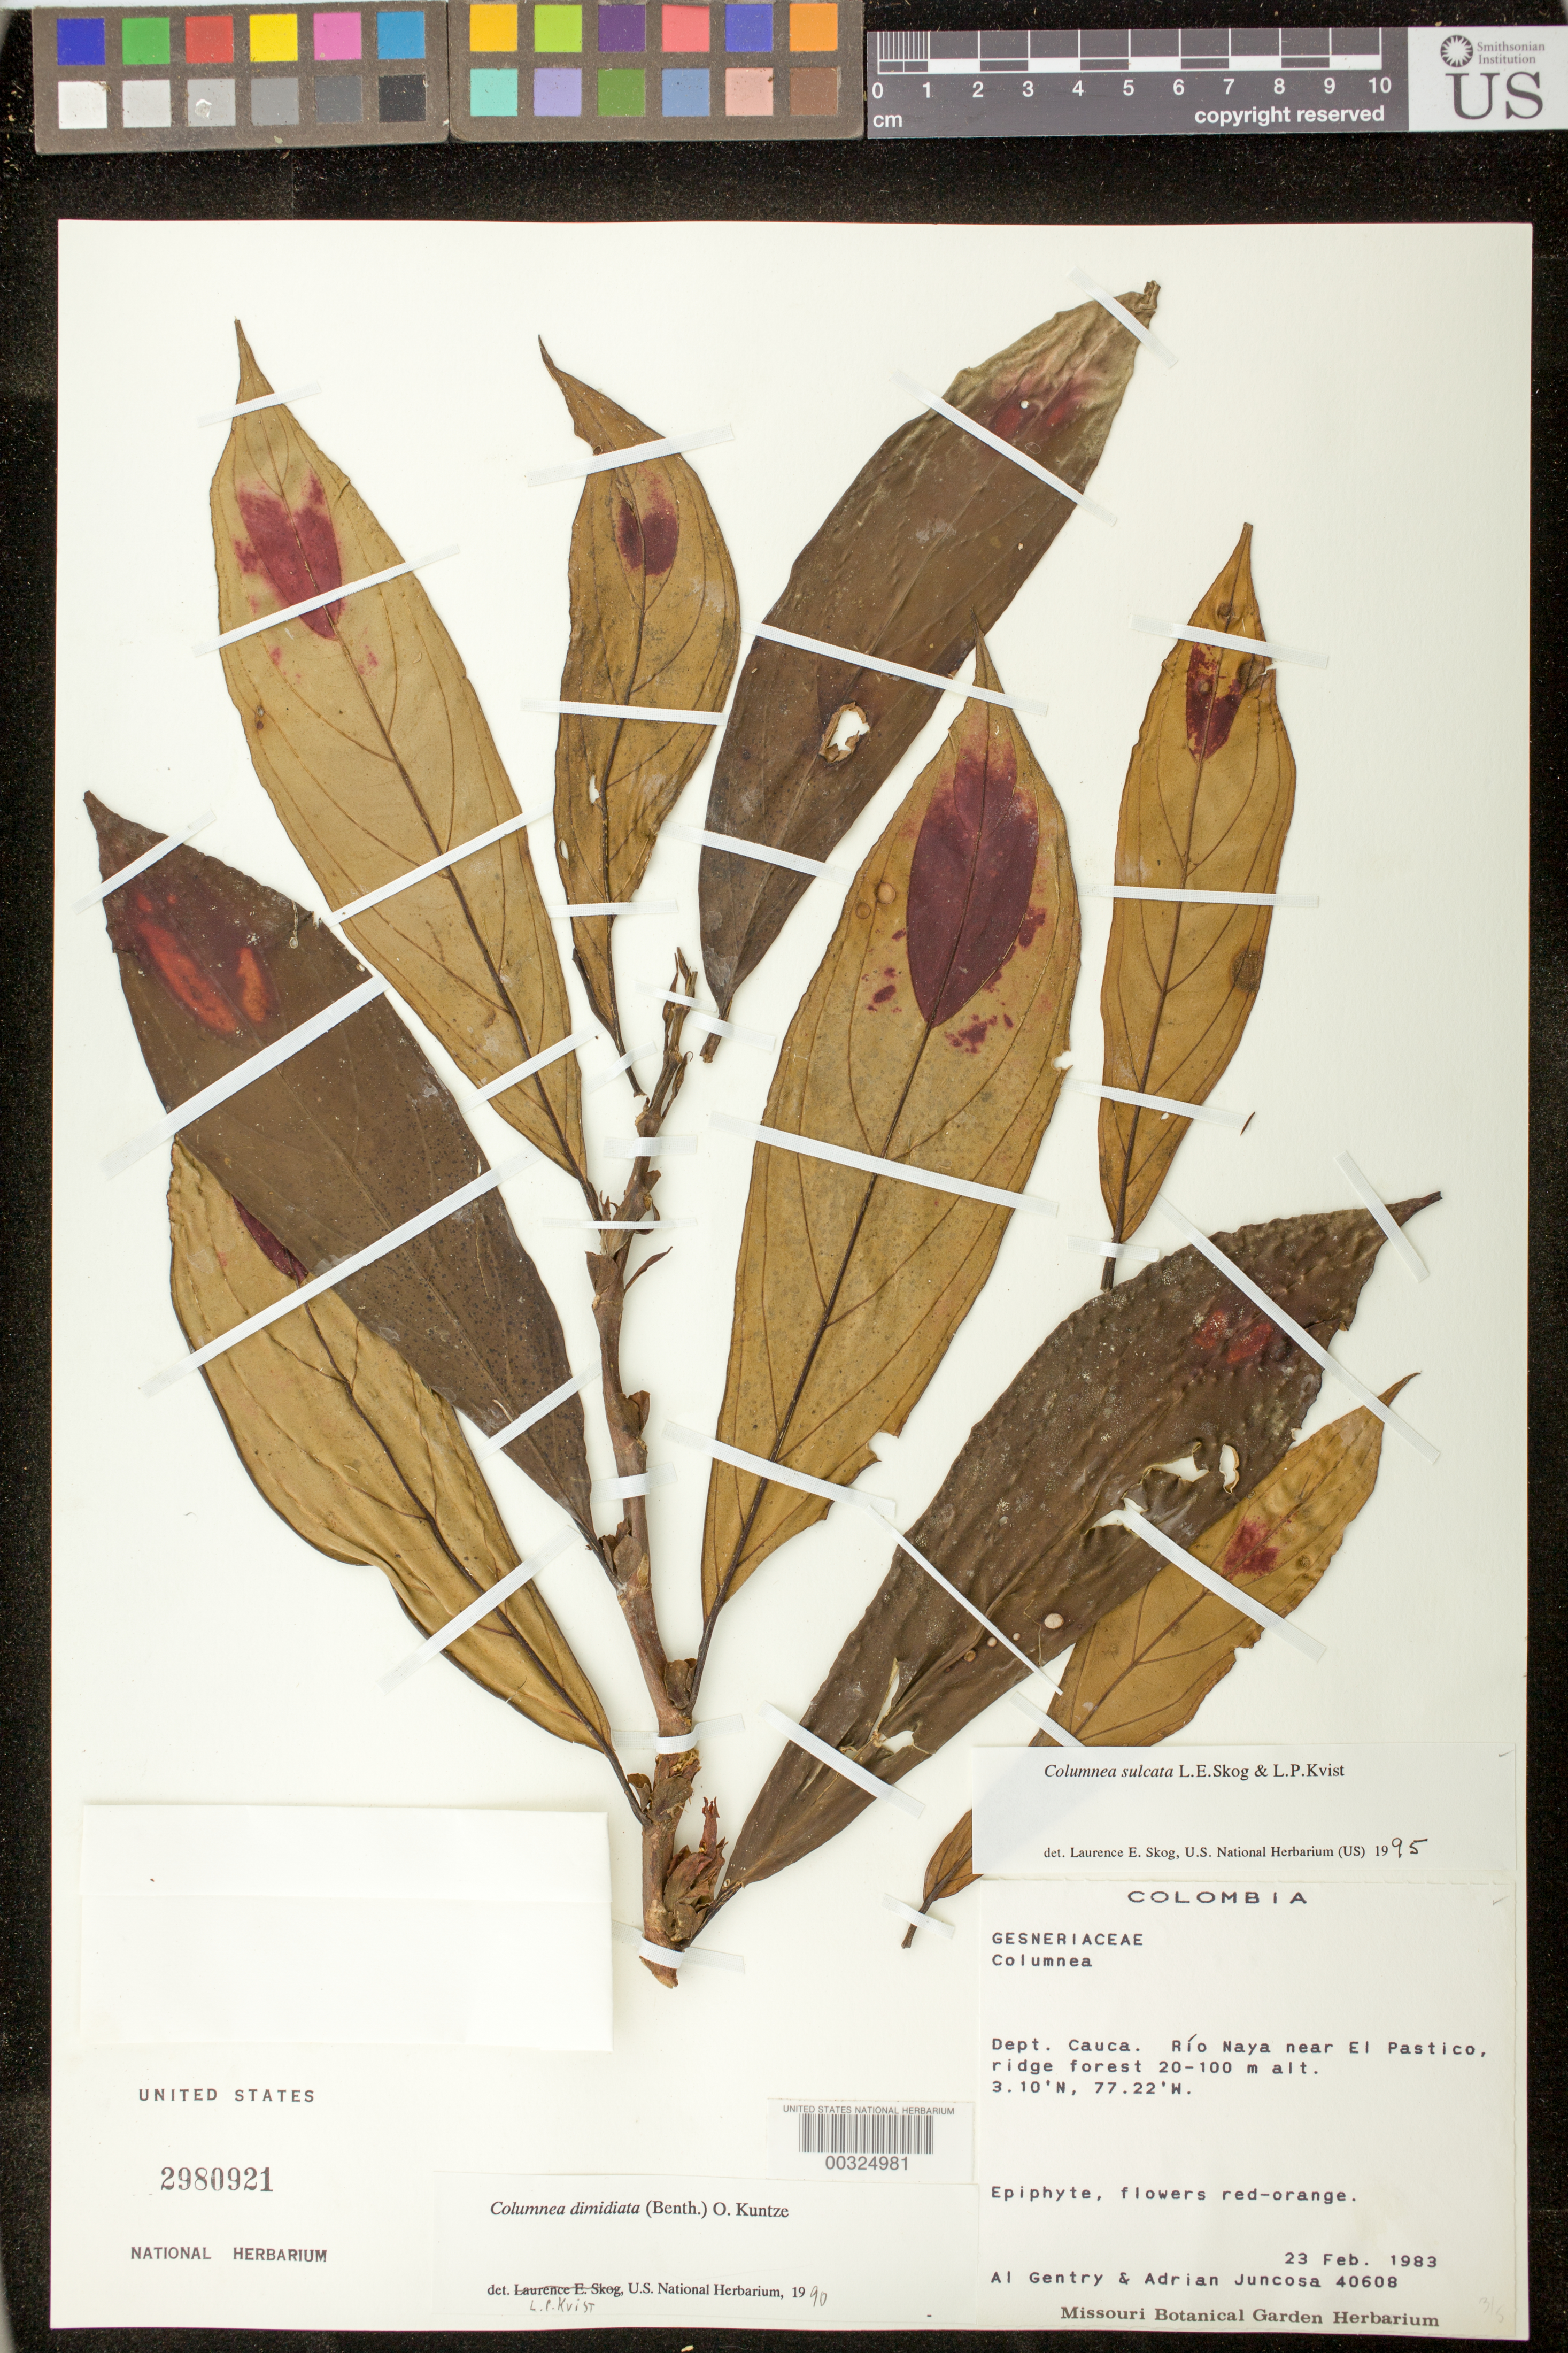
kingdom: Plantae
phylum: Tracheophyta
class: Magnoliopsida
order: Lamiales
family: Gesneriaceae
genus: Columnea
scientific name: Columnea sulcata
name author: L.E. Skog & L.P. Kvist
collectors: A. H. Gentry & A. Juncosa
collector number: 40608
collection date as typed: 23 Feb 1983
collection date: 1983-02-23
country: Colombia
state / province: Cauca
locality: Rio Naya near El Pastico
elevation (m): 20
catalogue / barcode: US 2980921